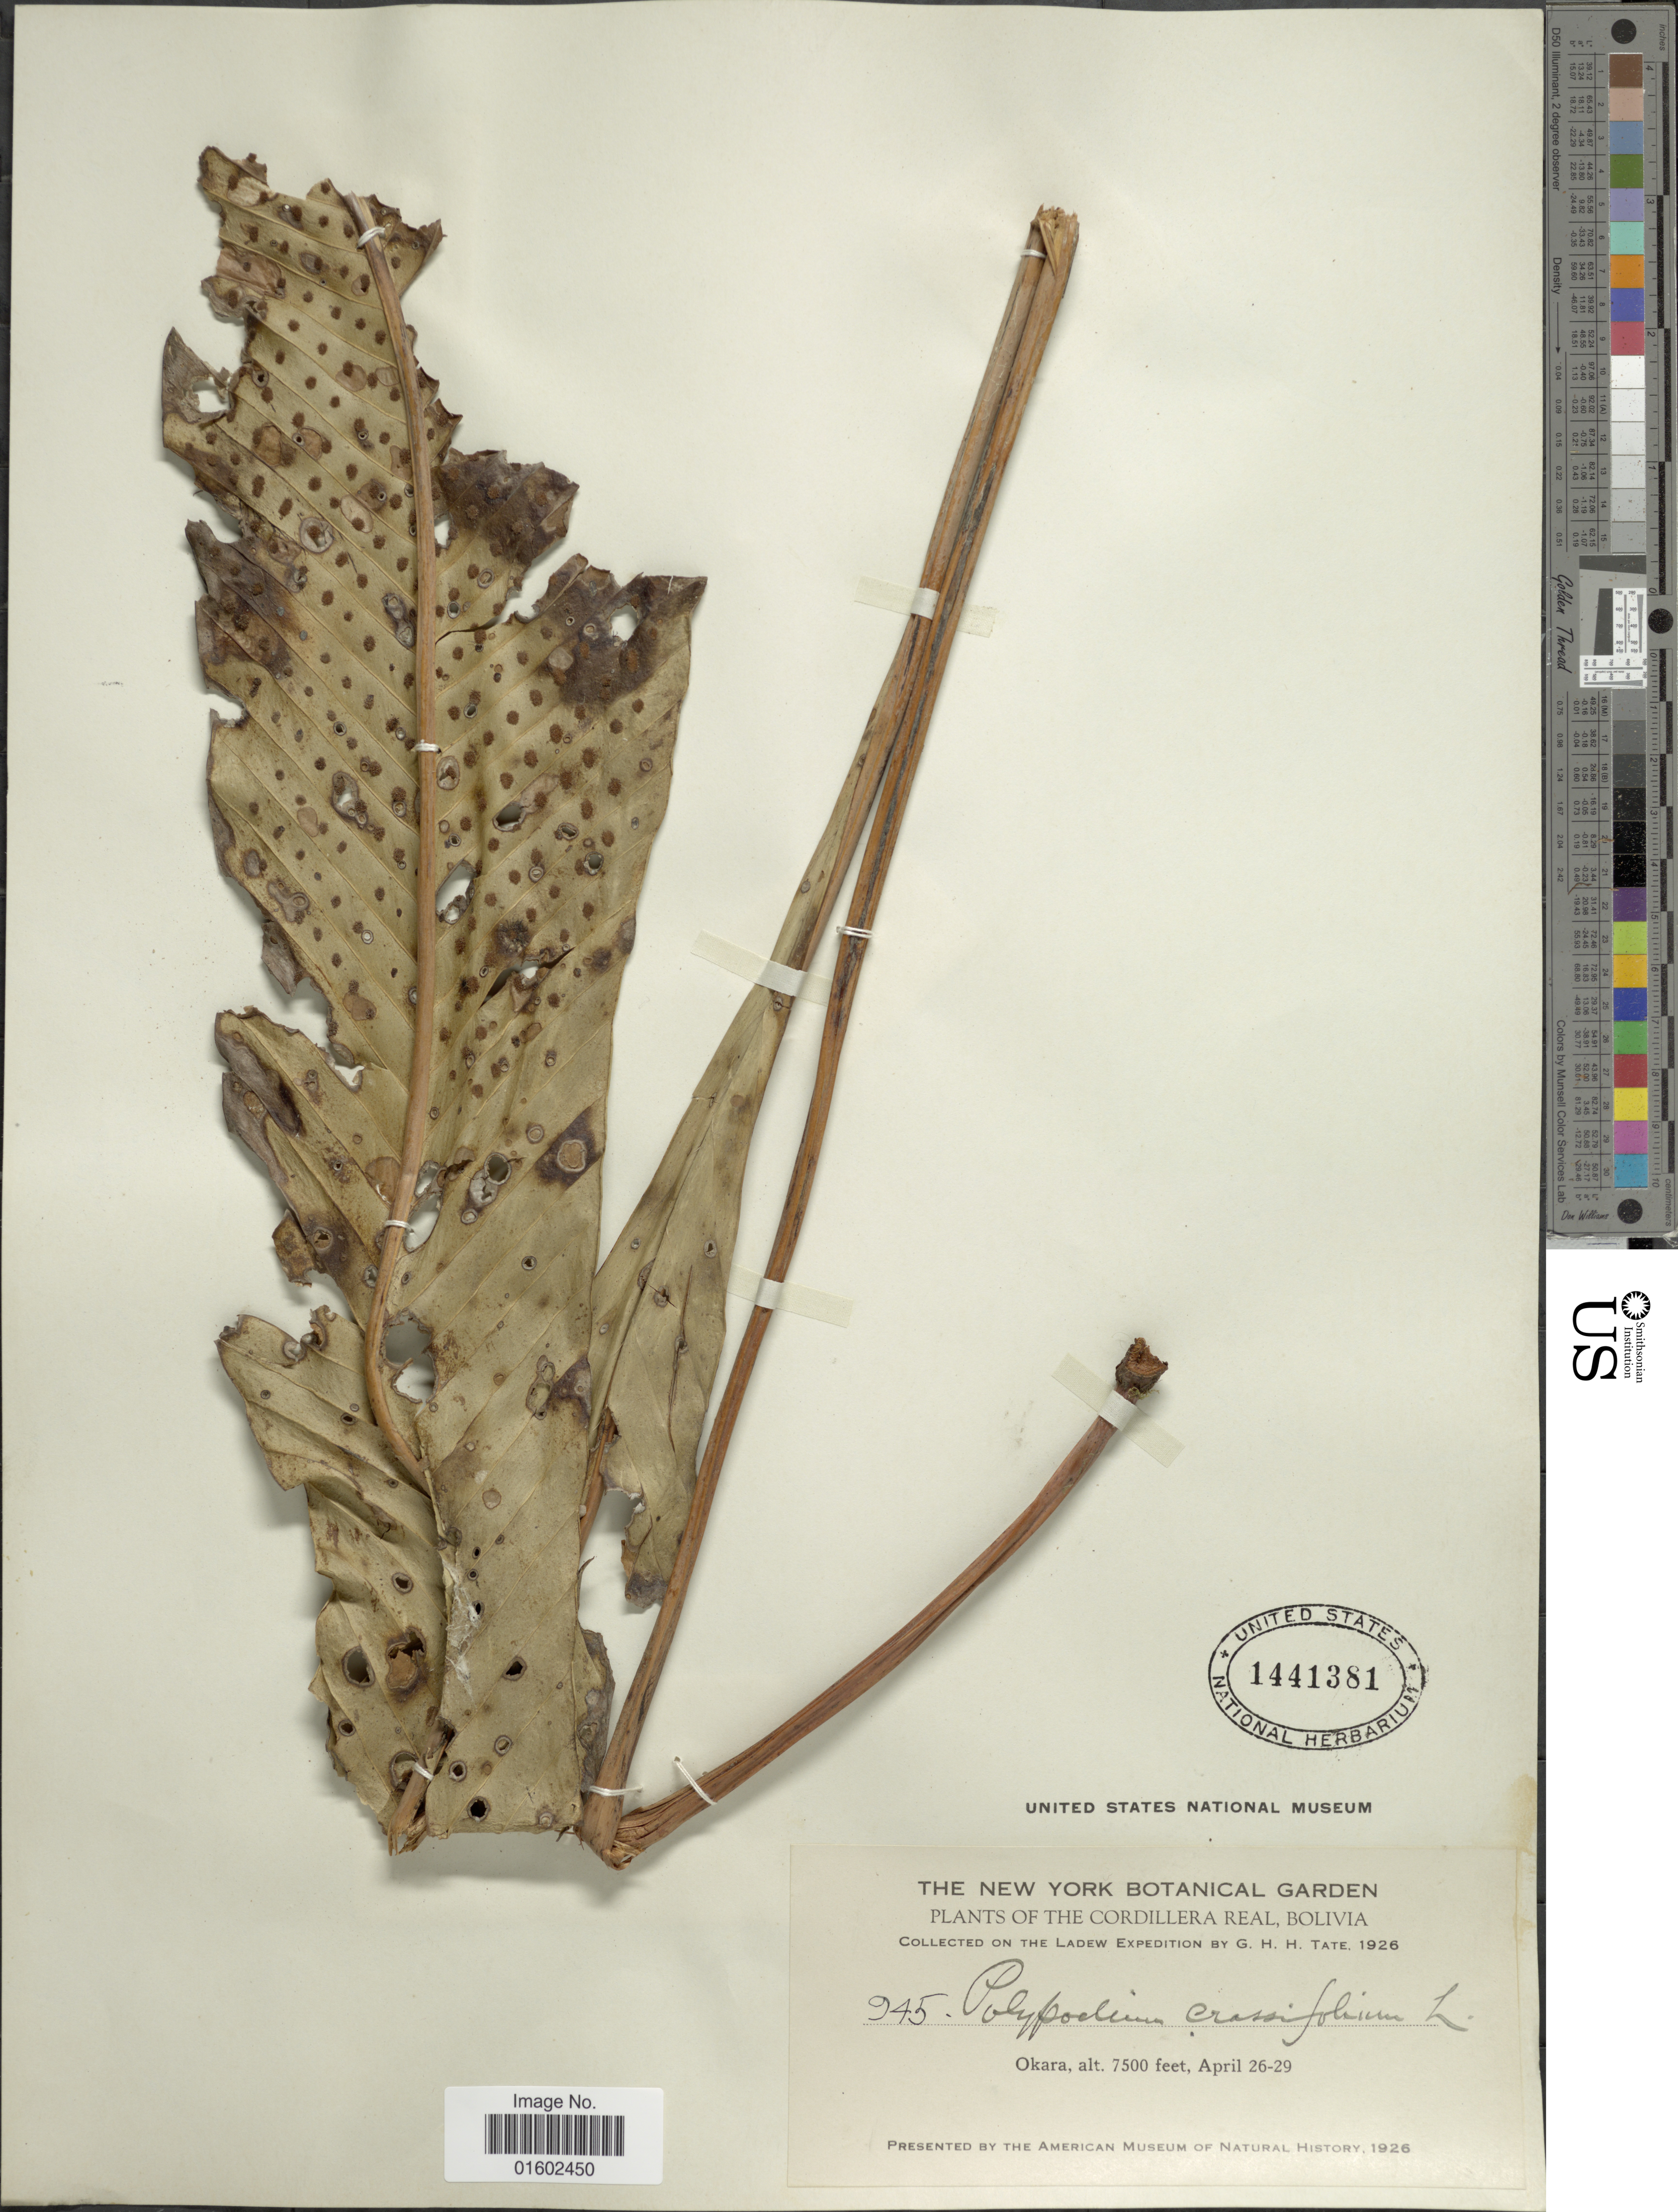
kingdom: Plantae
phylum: Tracheophyta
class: Polypodiopsida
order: Polypodiales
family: Polypodiaceae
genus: Niphidium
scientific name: Niphidium crassifolium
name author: (L.) Lellinger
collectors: G. H. H.Tate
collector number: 945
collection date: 1926-04-26/1926-04-29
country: Bolivia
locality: The Cordillera Real, Okara, The Ladew Expedition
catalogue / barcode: US 1441381